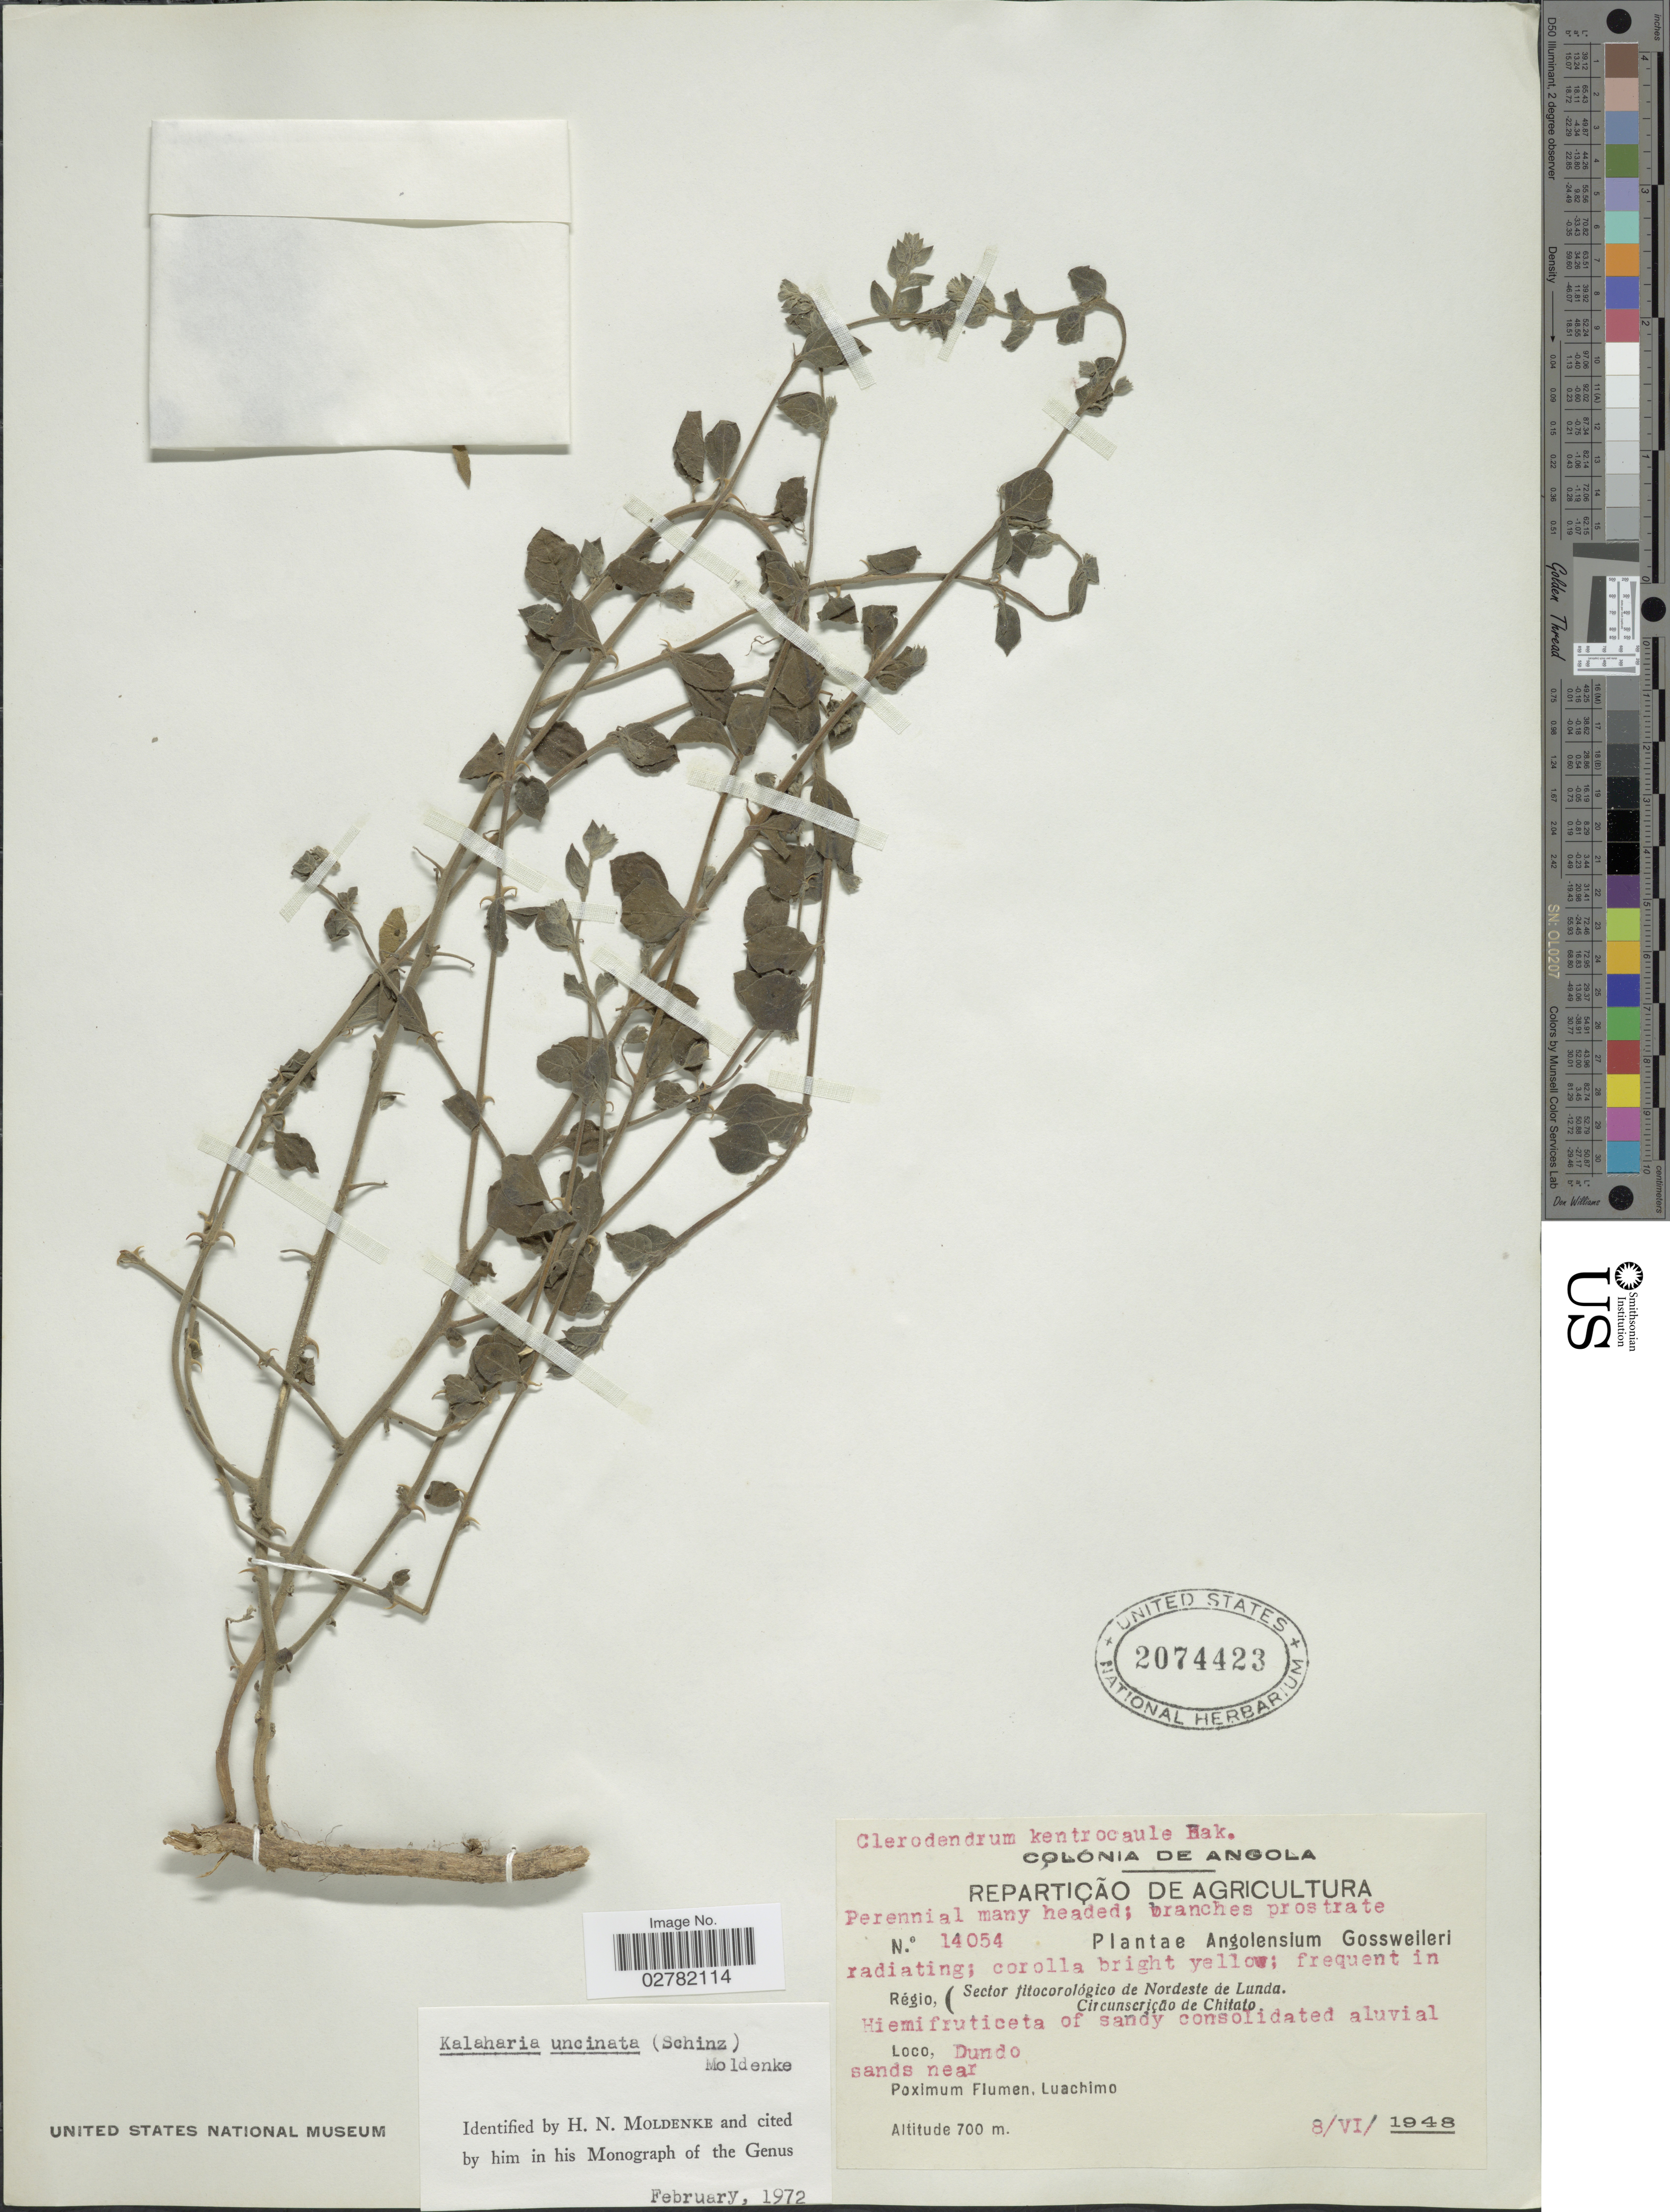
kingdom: Plantae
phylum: Tracheophyta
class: Magnoliopsida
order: Lamiales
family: Lamiaceae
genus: Kalaharia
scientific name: Kalaharia uncinata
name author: (Schinz) Moldenke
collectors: -. Gossweiler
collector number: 14054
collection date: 1948-06-08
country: Angola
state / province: Lunda Norte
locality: Région, (Sector fitocorológico de Nordeste de Lunda. Circunscrição de Chitato. Dundu sands near Poximum Flumen, Luachimo.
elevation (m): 700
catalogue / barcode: US 2074423